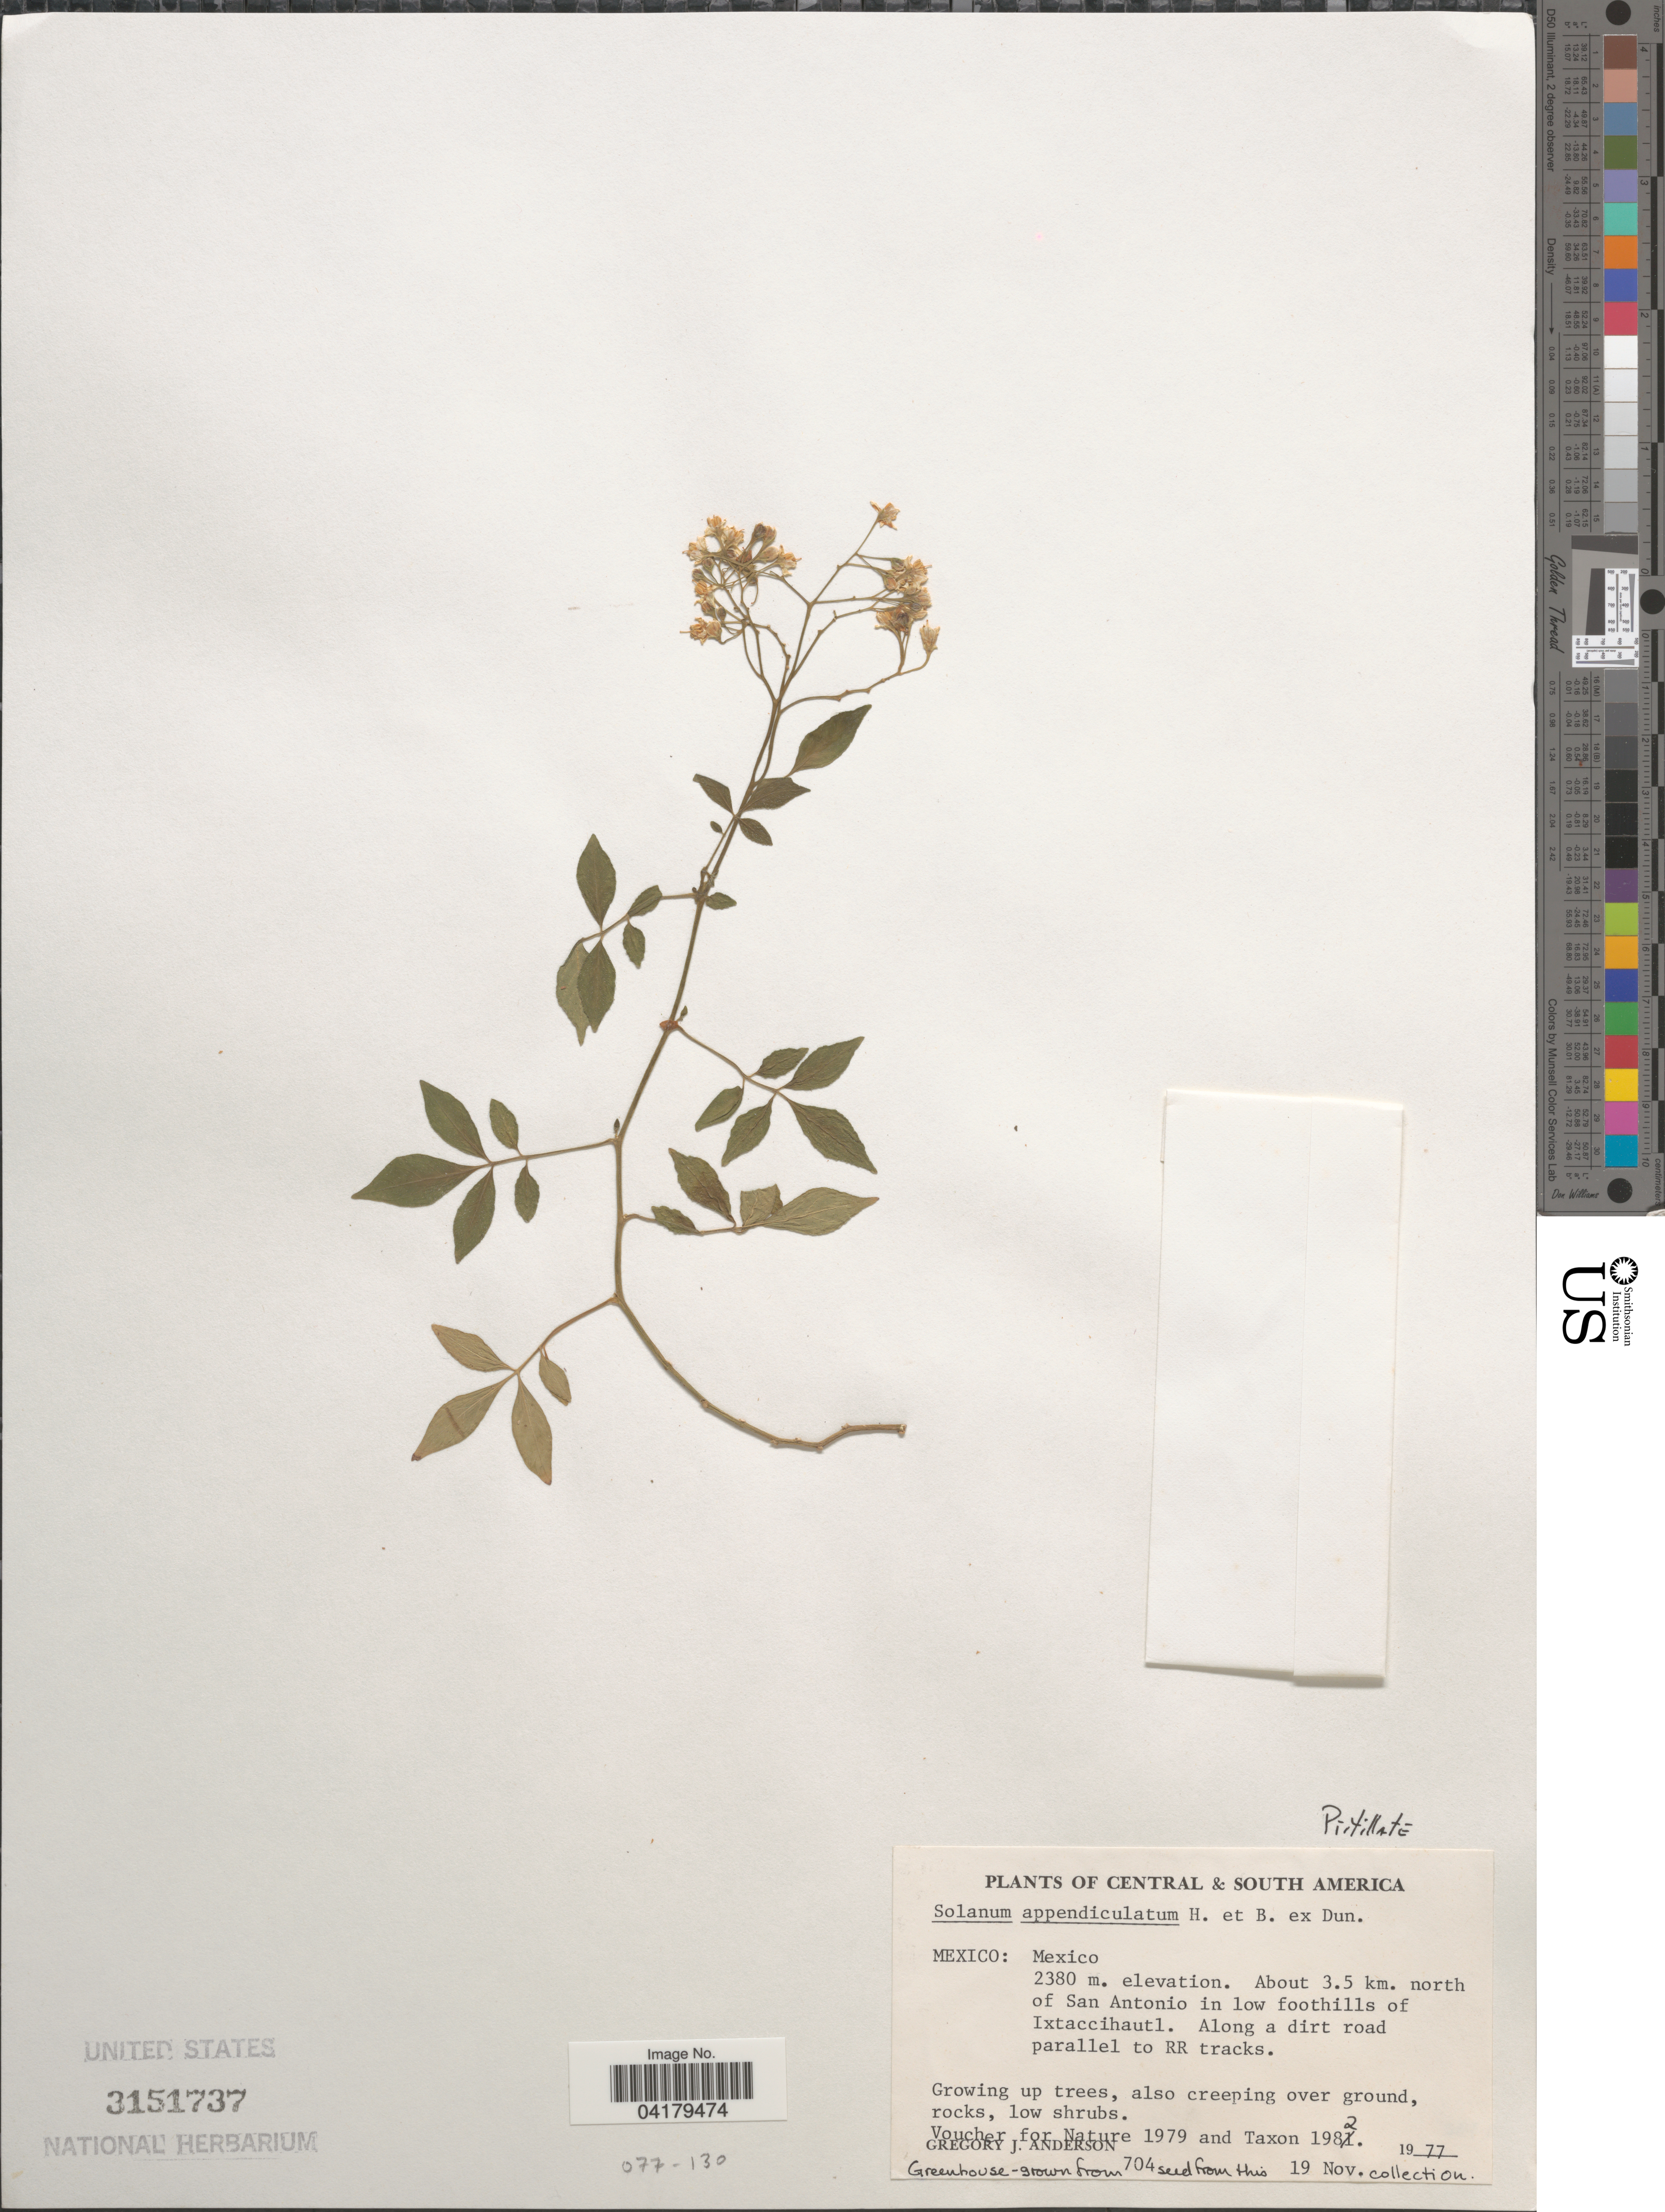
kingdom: Plantae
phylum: Tracheophyta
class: Magnoliopsida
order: Solanales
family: Solanaceae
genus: Solanum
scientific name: Solanum appendiculatum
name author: Humb. & Bonpl. ex Dunal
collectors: G. J. Anderson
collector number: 704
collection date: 1977-11-19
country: Mexico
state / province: México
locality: Central & South America. About 3.5 km. north of San Antonio in low foothills of Iztaccihuatl. Along a dirt road parallel to RR tracks.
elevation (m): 2380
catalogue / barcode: US 3151737